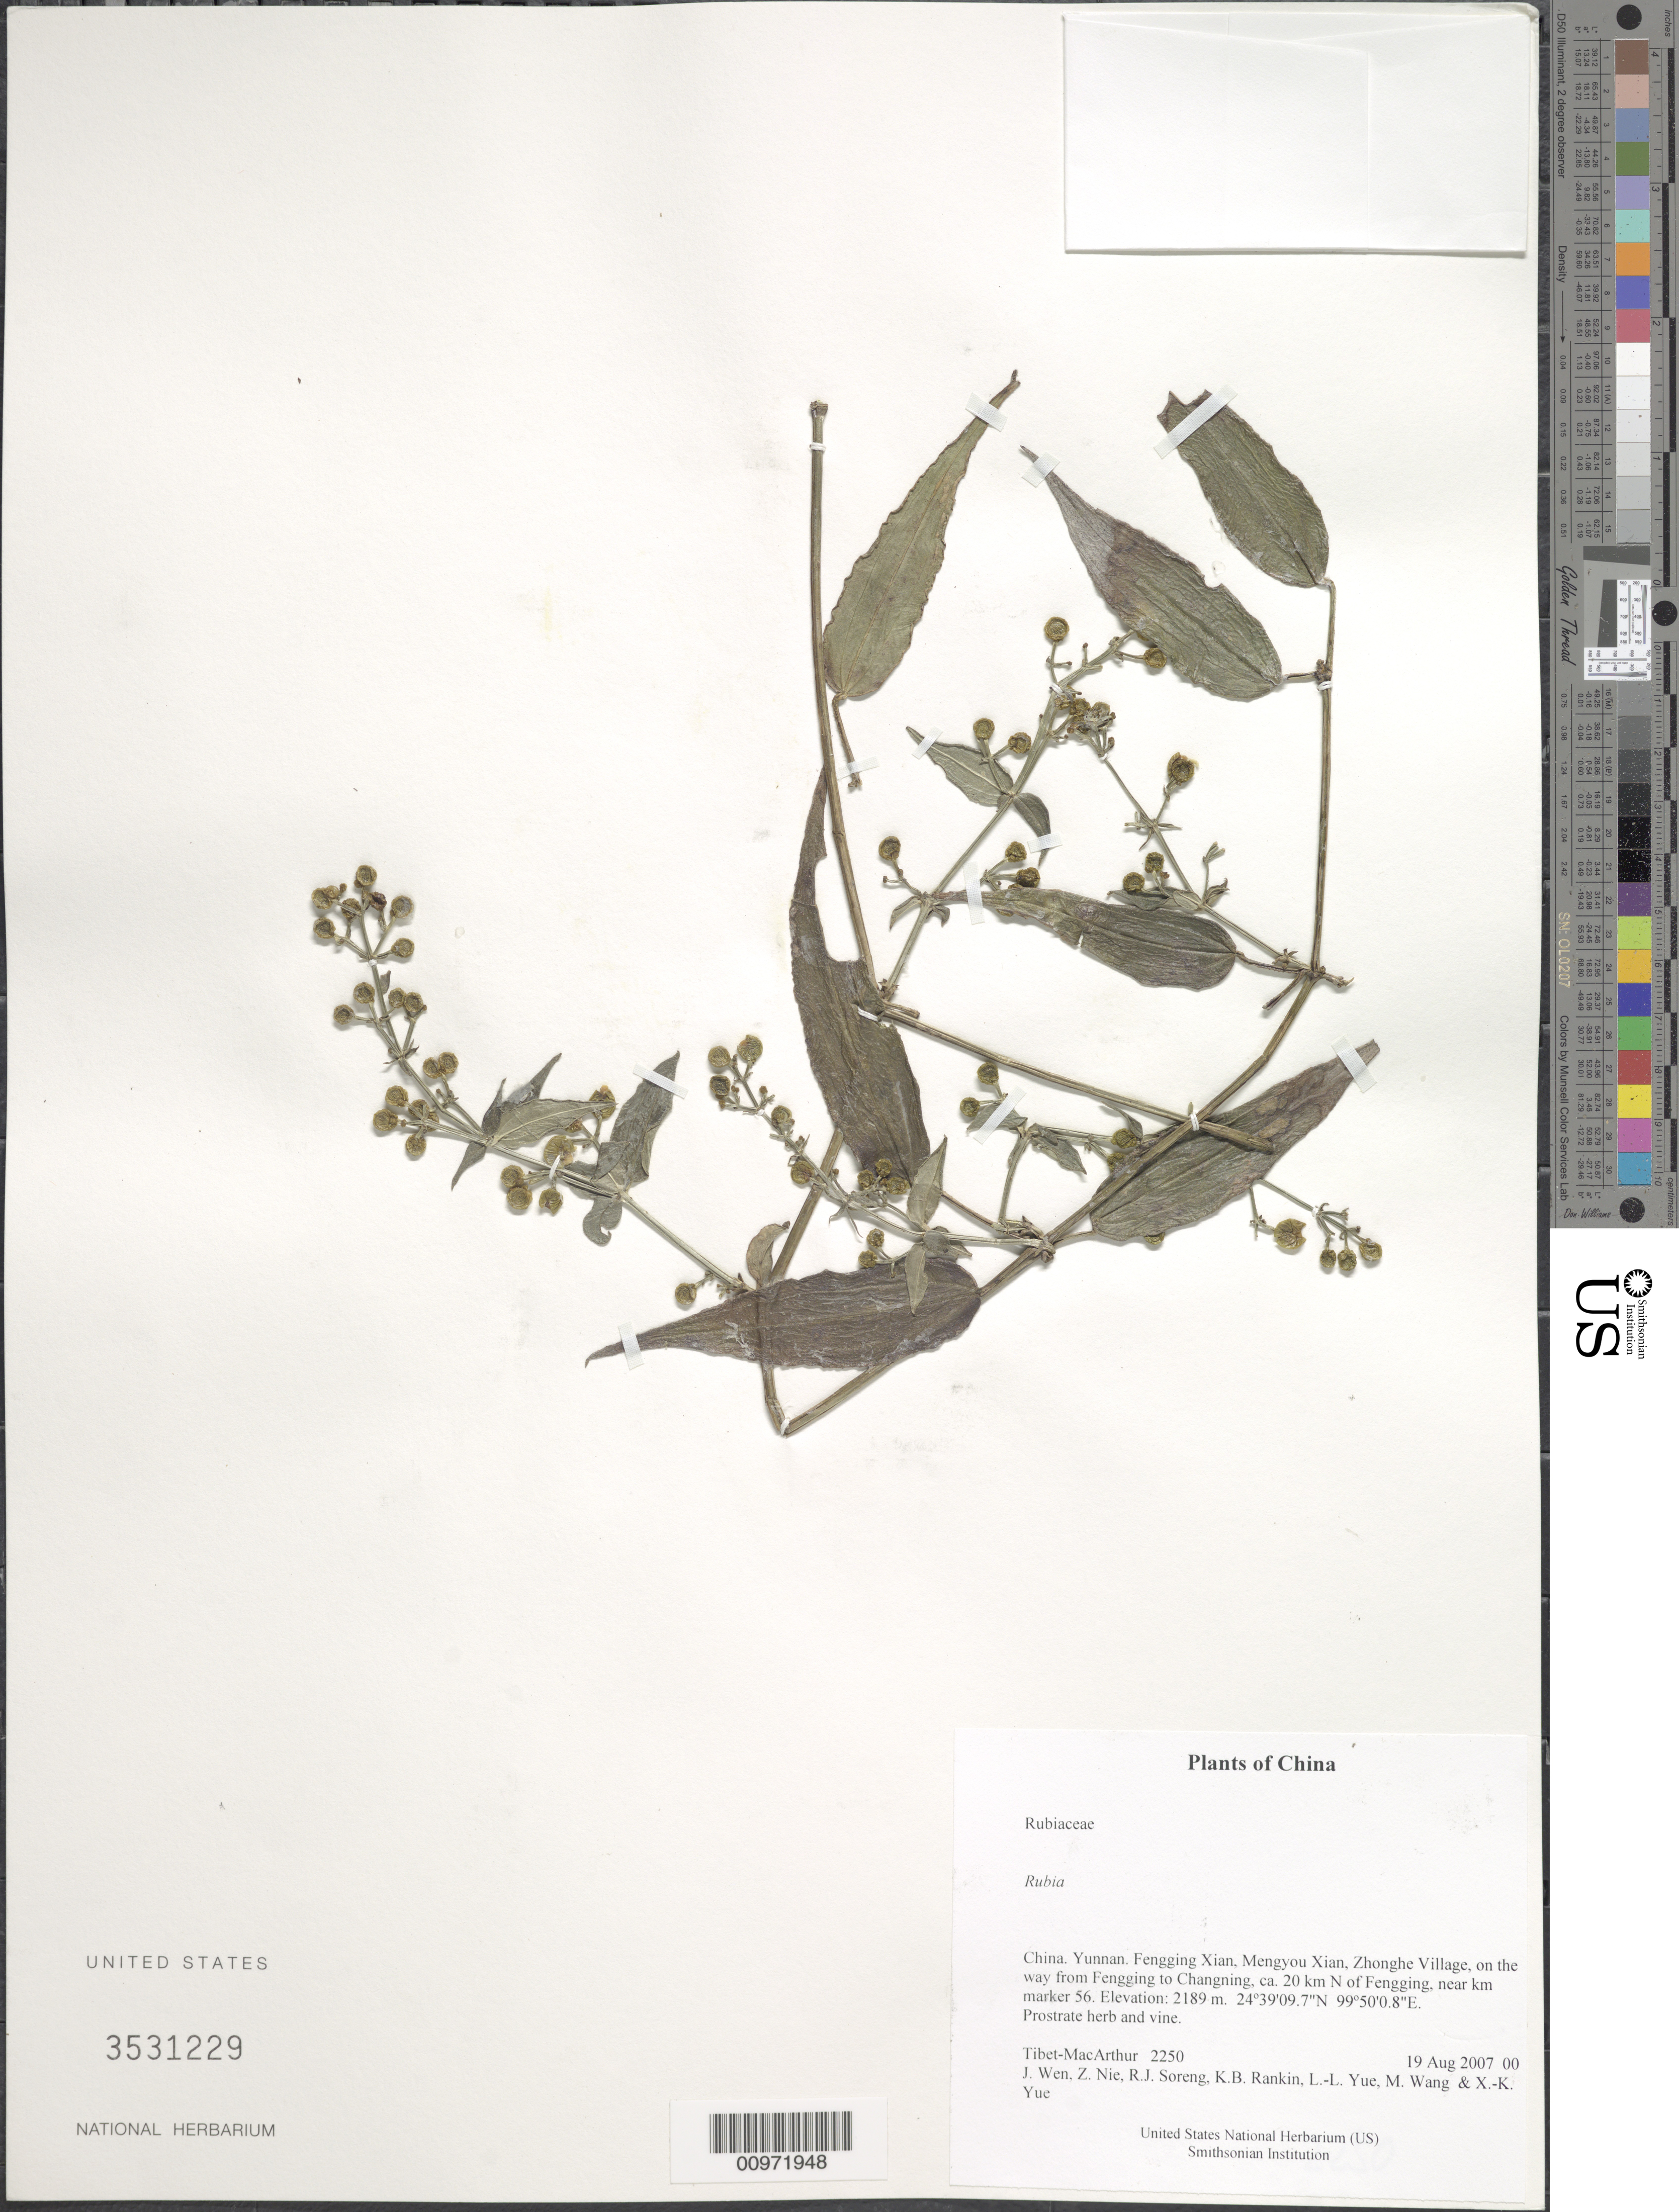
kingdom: Plantae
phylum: Tracheophyta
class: Magnoliopsida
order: Gentianales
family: Rubiaceae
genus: Rubia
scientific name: Rubia sp.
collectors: Tibet-MacArthur, J. Wen, Z. Nie, R. J. Soreng, K. Rankin, L. Yue, M. Wang & X. Yue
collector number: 2250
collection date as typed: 19 Aug 2007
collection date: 2007-08-19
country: China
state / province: Yunnan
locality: Fengging Xian, Mengyou Xian, Zhonghe Village, on the way from Fengging to Changning, ca. 20 km N of Fengging, near km marker 56.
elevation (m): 2189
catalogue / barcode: US 3531229